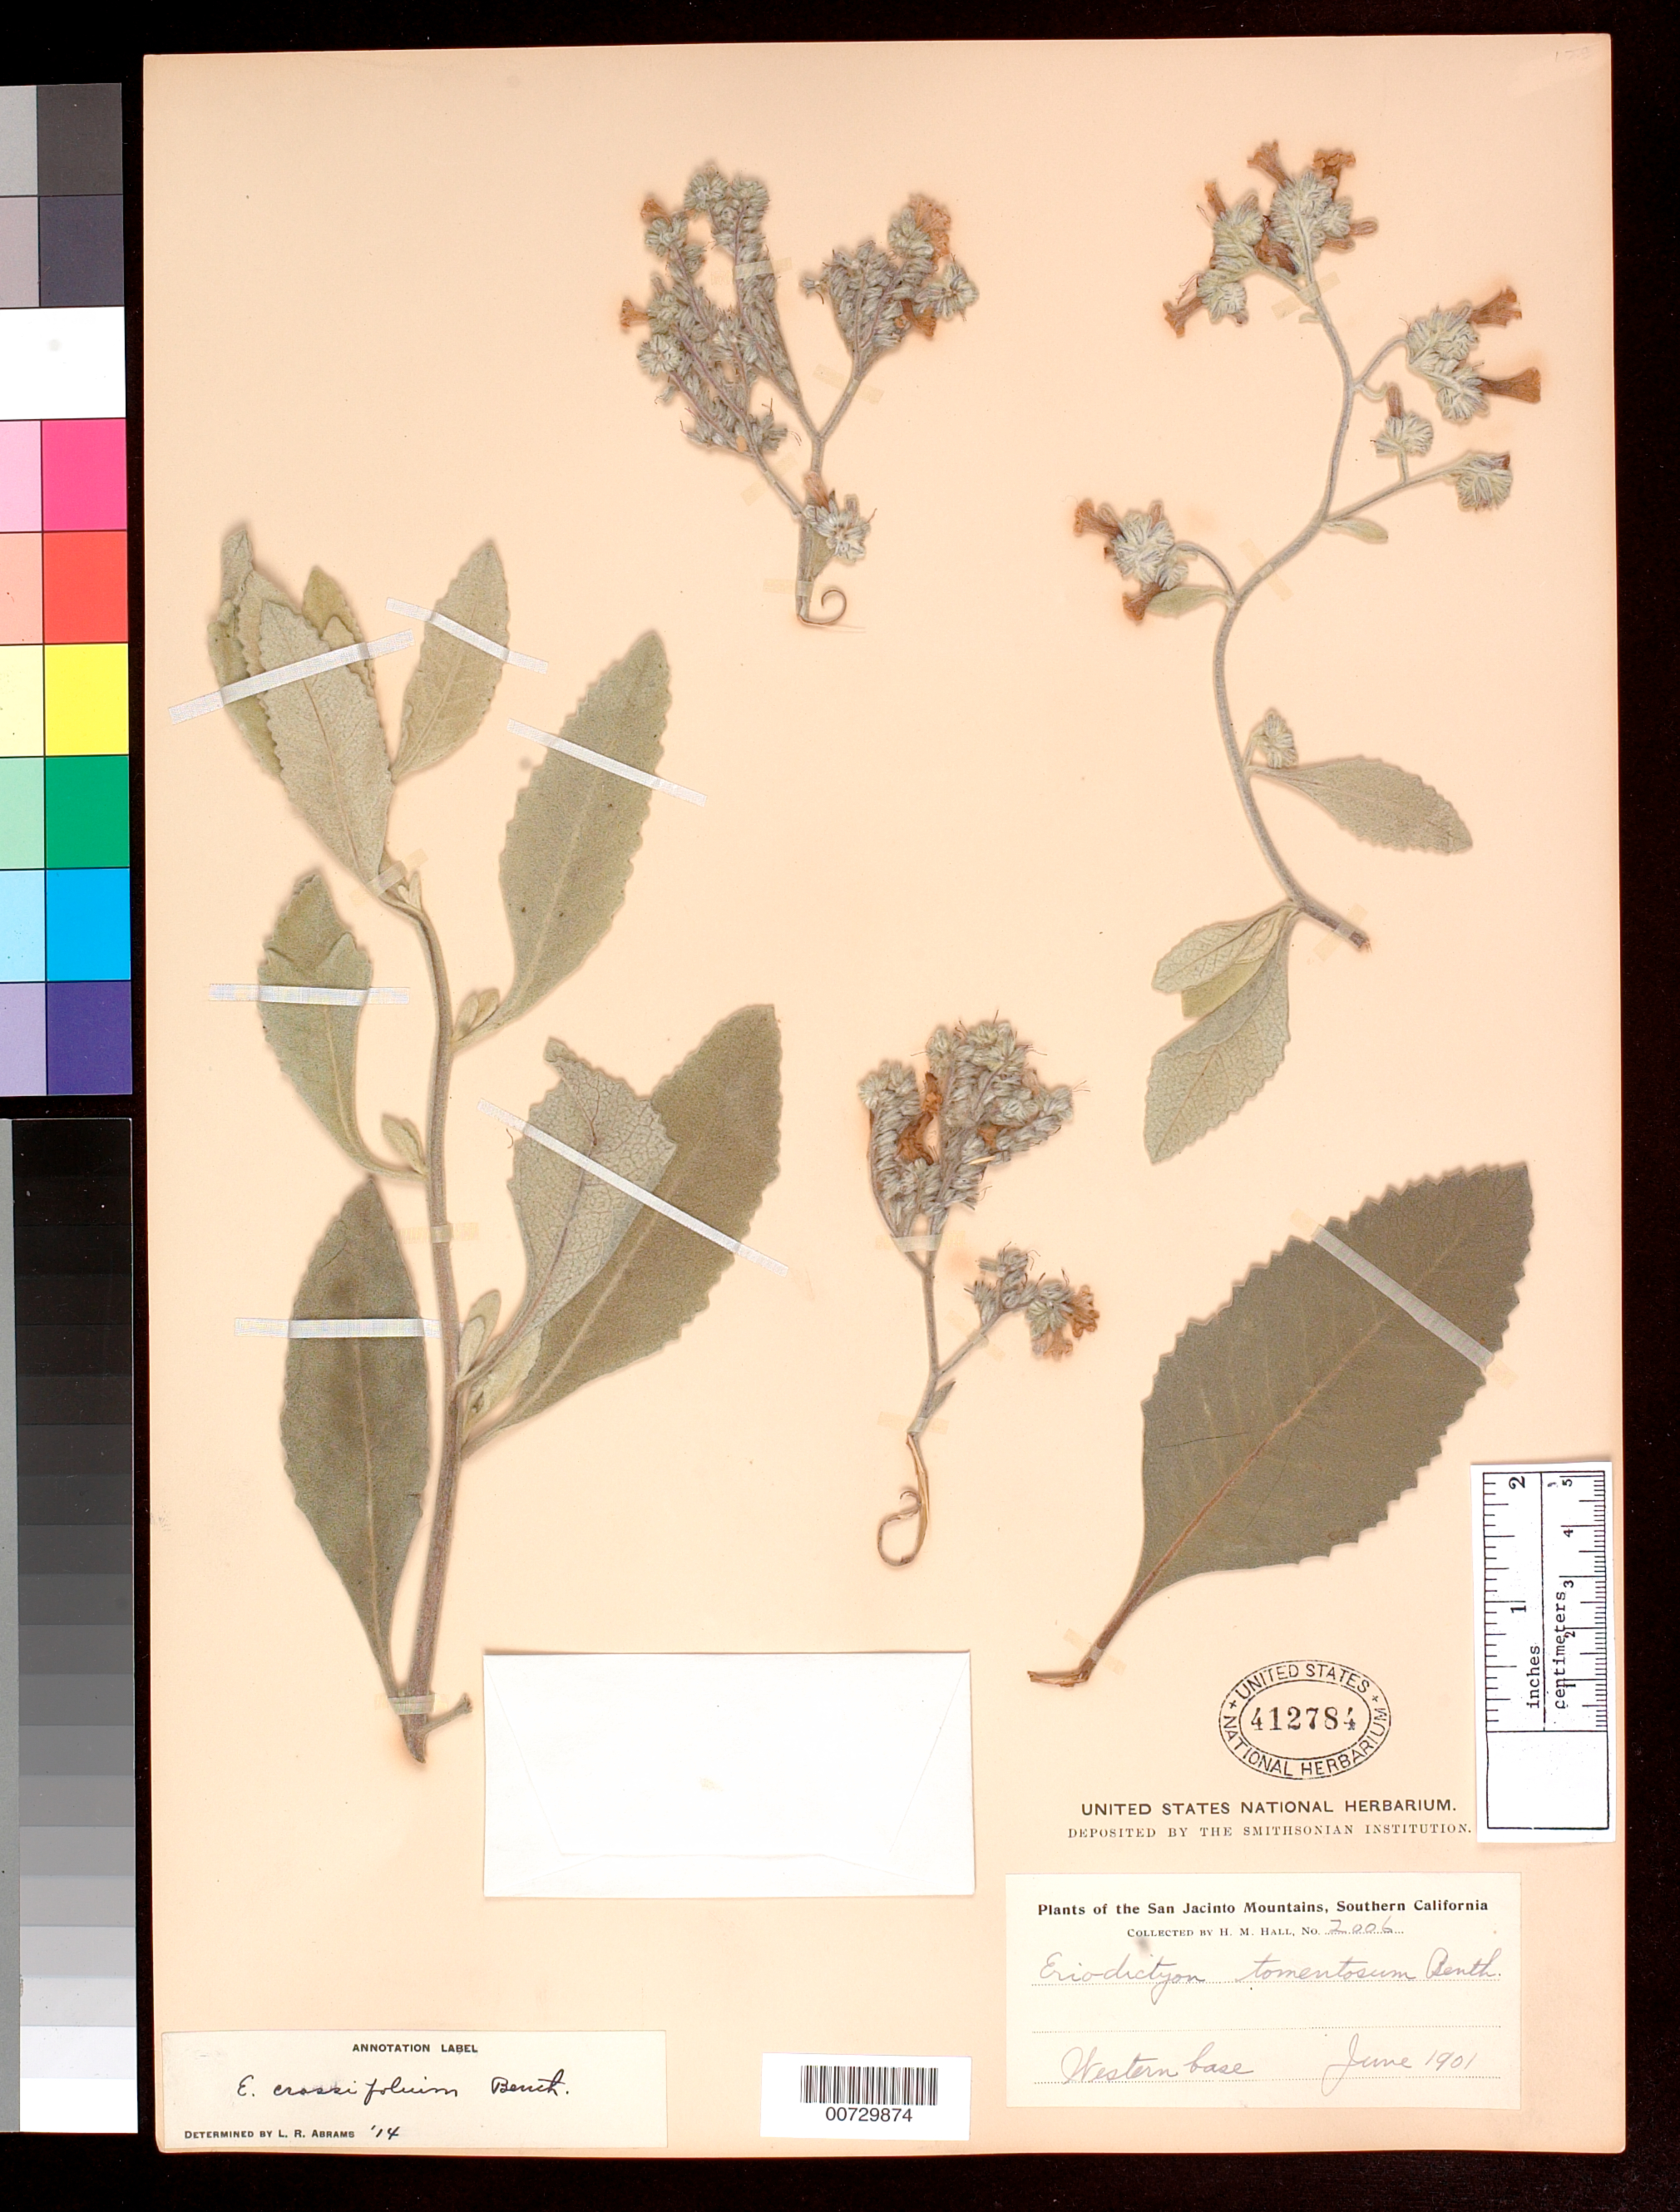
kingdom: Plantae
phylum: Tracheophyta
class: Magnoliopsida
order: Boraginales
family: Namaceae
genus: Eriodictyon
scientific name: Eriodictyon crassifolium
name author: Benth.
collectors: H. M. Hall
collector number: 2006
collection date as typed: Jun 1901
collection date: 1901-06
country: United States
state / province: California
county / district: Riverside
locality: San Jacinto Mountains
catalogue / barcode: US 412784